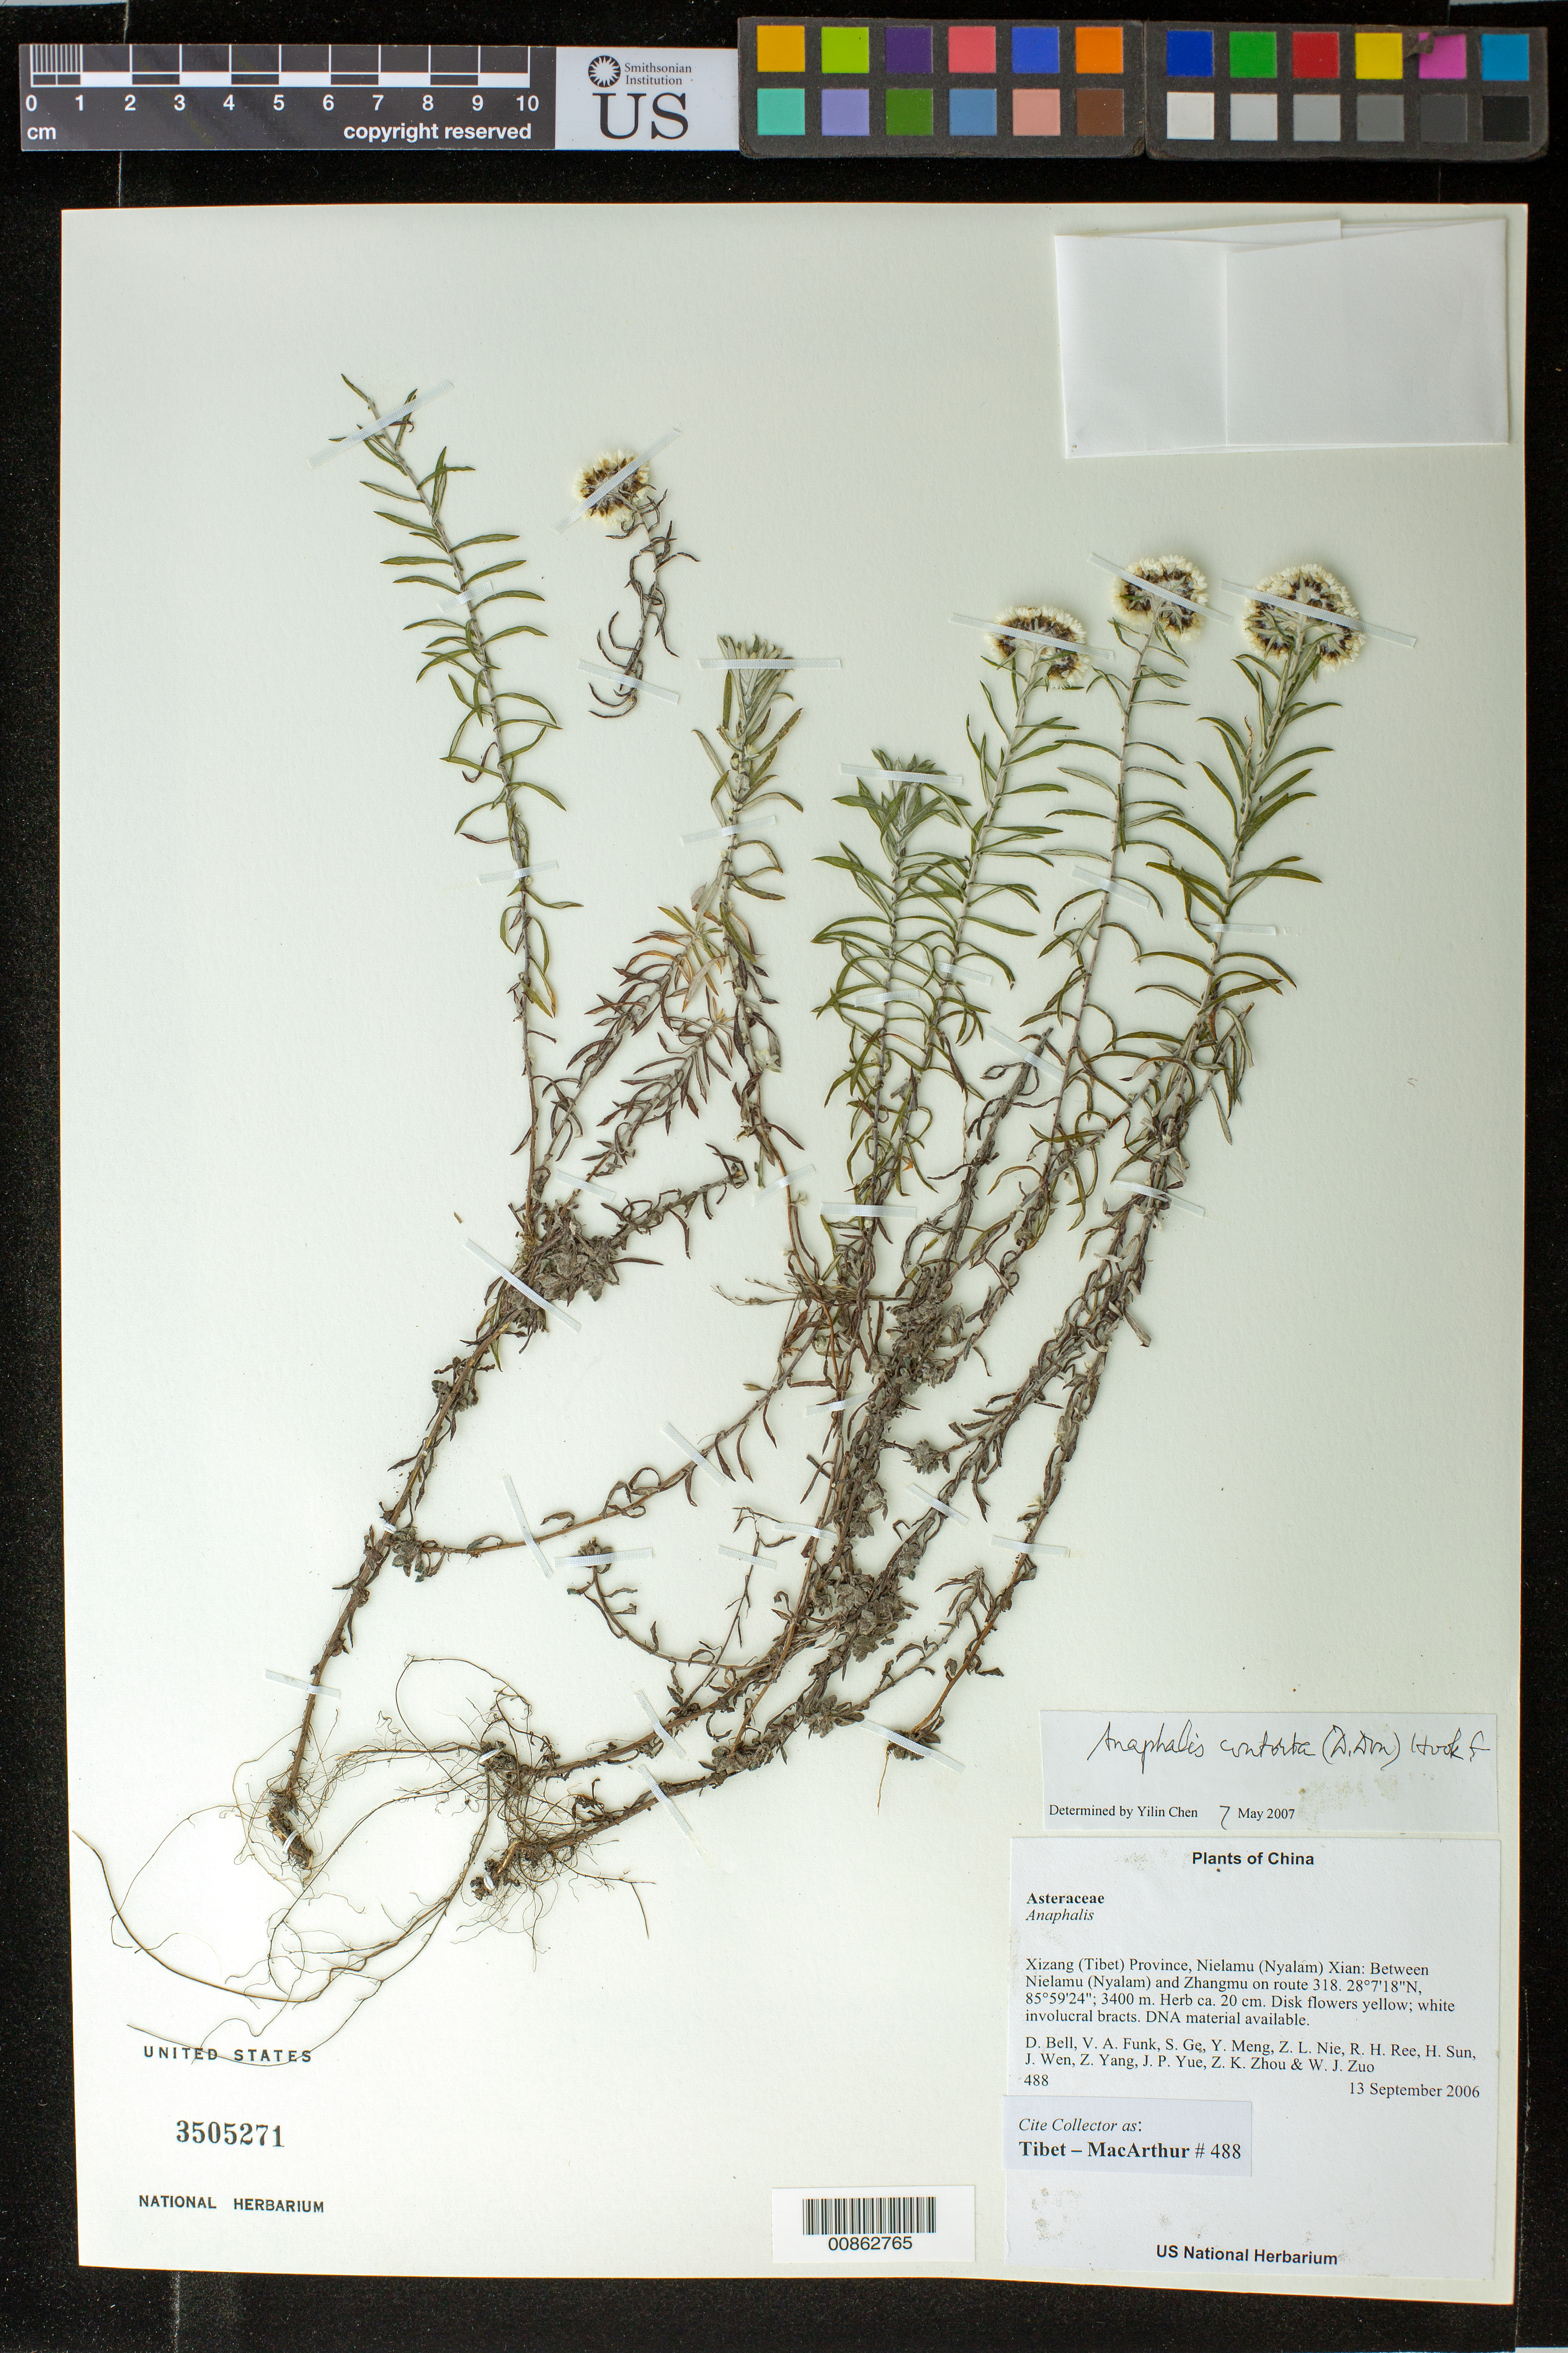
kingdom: Plantae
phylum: Tracheophyta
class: Magnoliopsida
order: Asterales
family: Asteraceae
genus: Anaphalis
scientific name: Anaphalis contorta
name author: (D. Don) Hook. f.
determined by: Yilin Chen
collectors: Tibet-MacArthur, D. A. Bell, V. Funk, S. Ge, Y. Meng, Z. Nie, R. Ree, H. Sun, J. Wen, Z. Yang, J. Yue, Z. Zhou & W. Zuo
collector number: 488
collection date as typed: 13 Sep 2006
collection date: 2006-09-13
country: China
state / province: Xizang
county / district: Nielamu (Nyalam) Xian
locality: Between Nielamu (Nyalam) and Zhangmu on route 318.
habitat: Rocky slopes, cliff bases and disturbed areas beside road.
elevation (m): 3400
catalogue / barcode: US 3505271